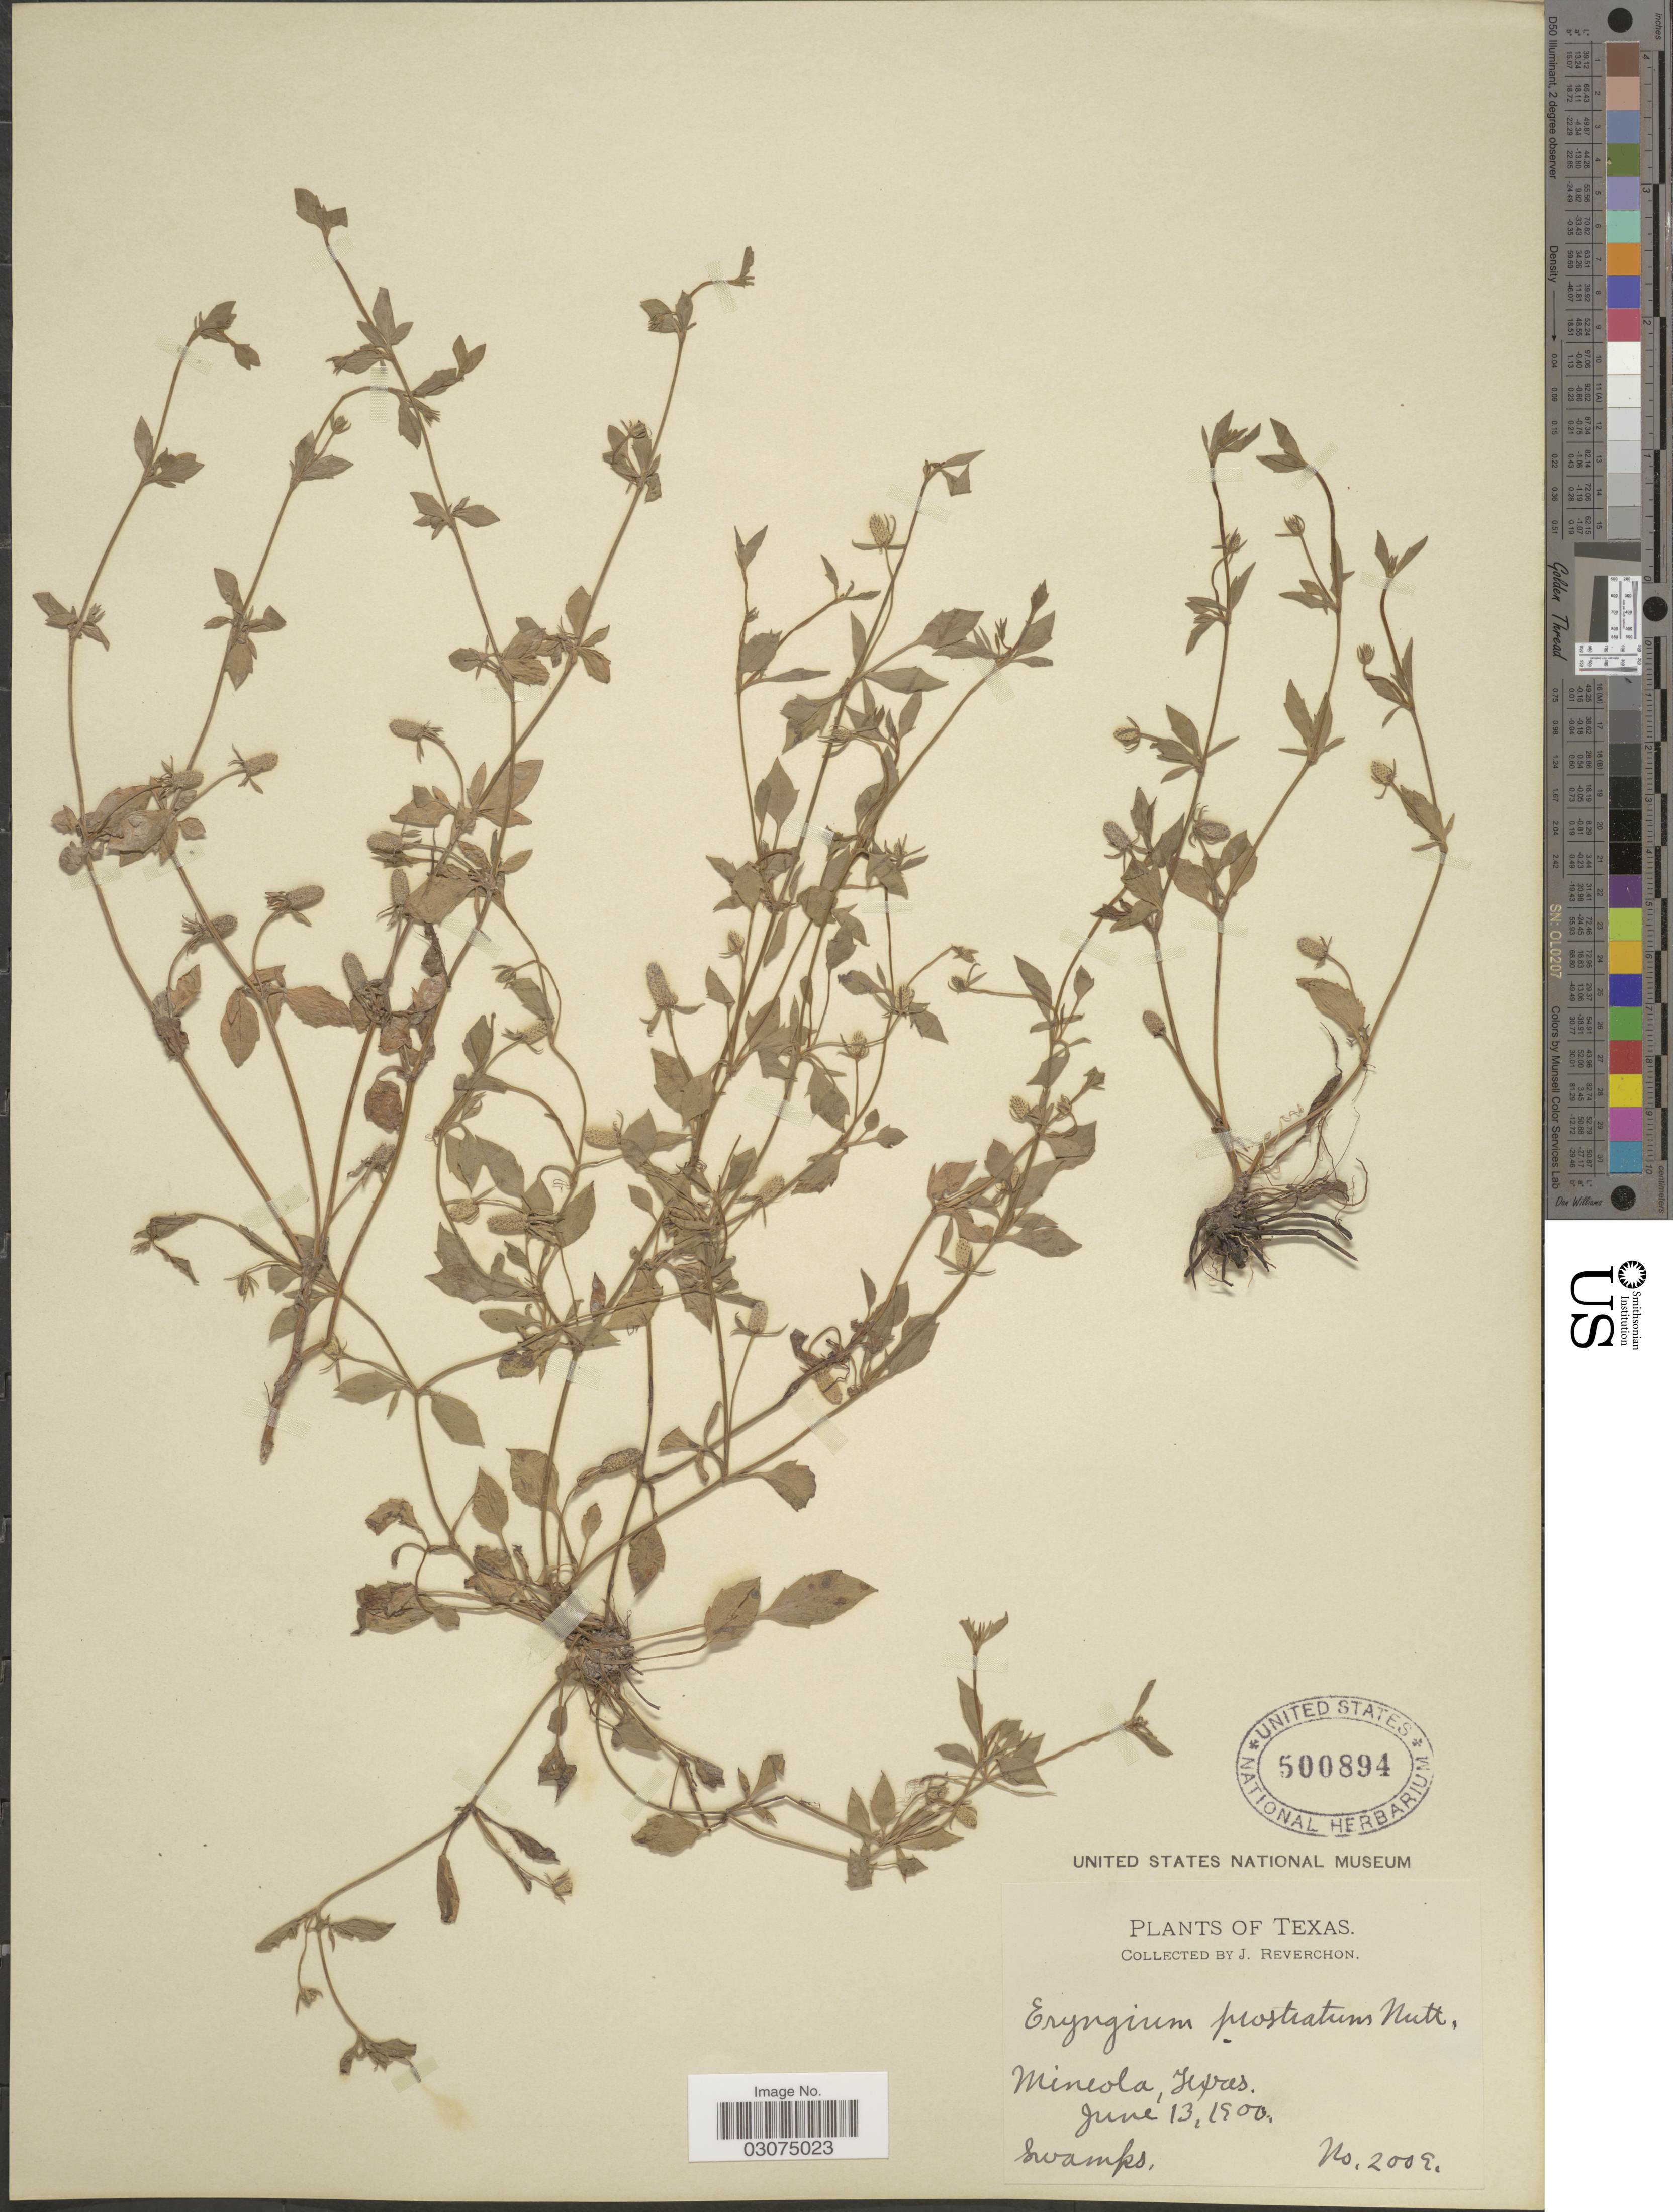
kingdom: Plantae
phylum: Tracheophyta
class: Magnoliopsida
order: Apiales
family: Apiaceae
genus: Eryngium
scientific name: Eryngium prostratum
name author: Nutt. ex DC.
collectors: J. Reverchon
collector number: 2009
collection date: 1900-06-13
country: United States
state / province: Texas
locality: Mineola.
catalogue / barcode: US 500894